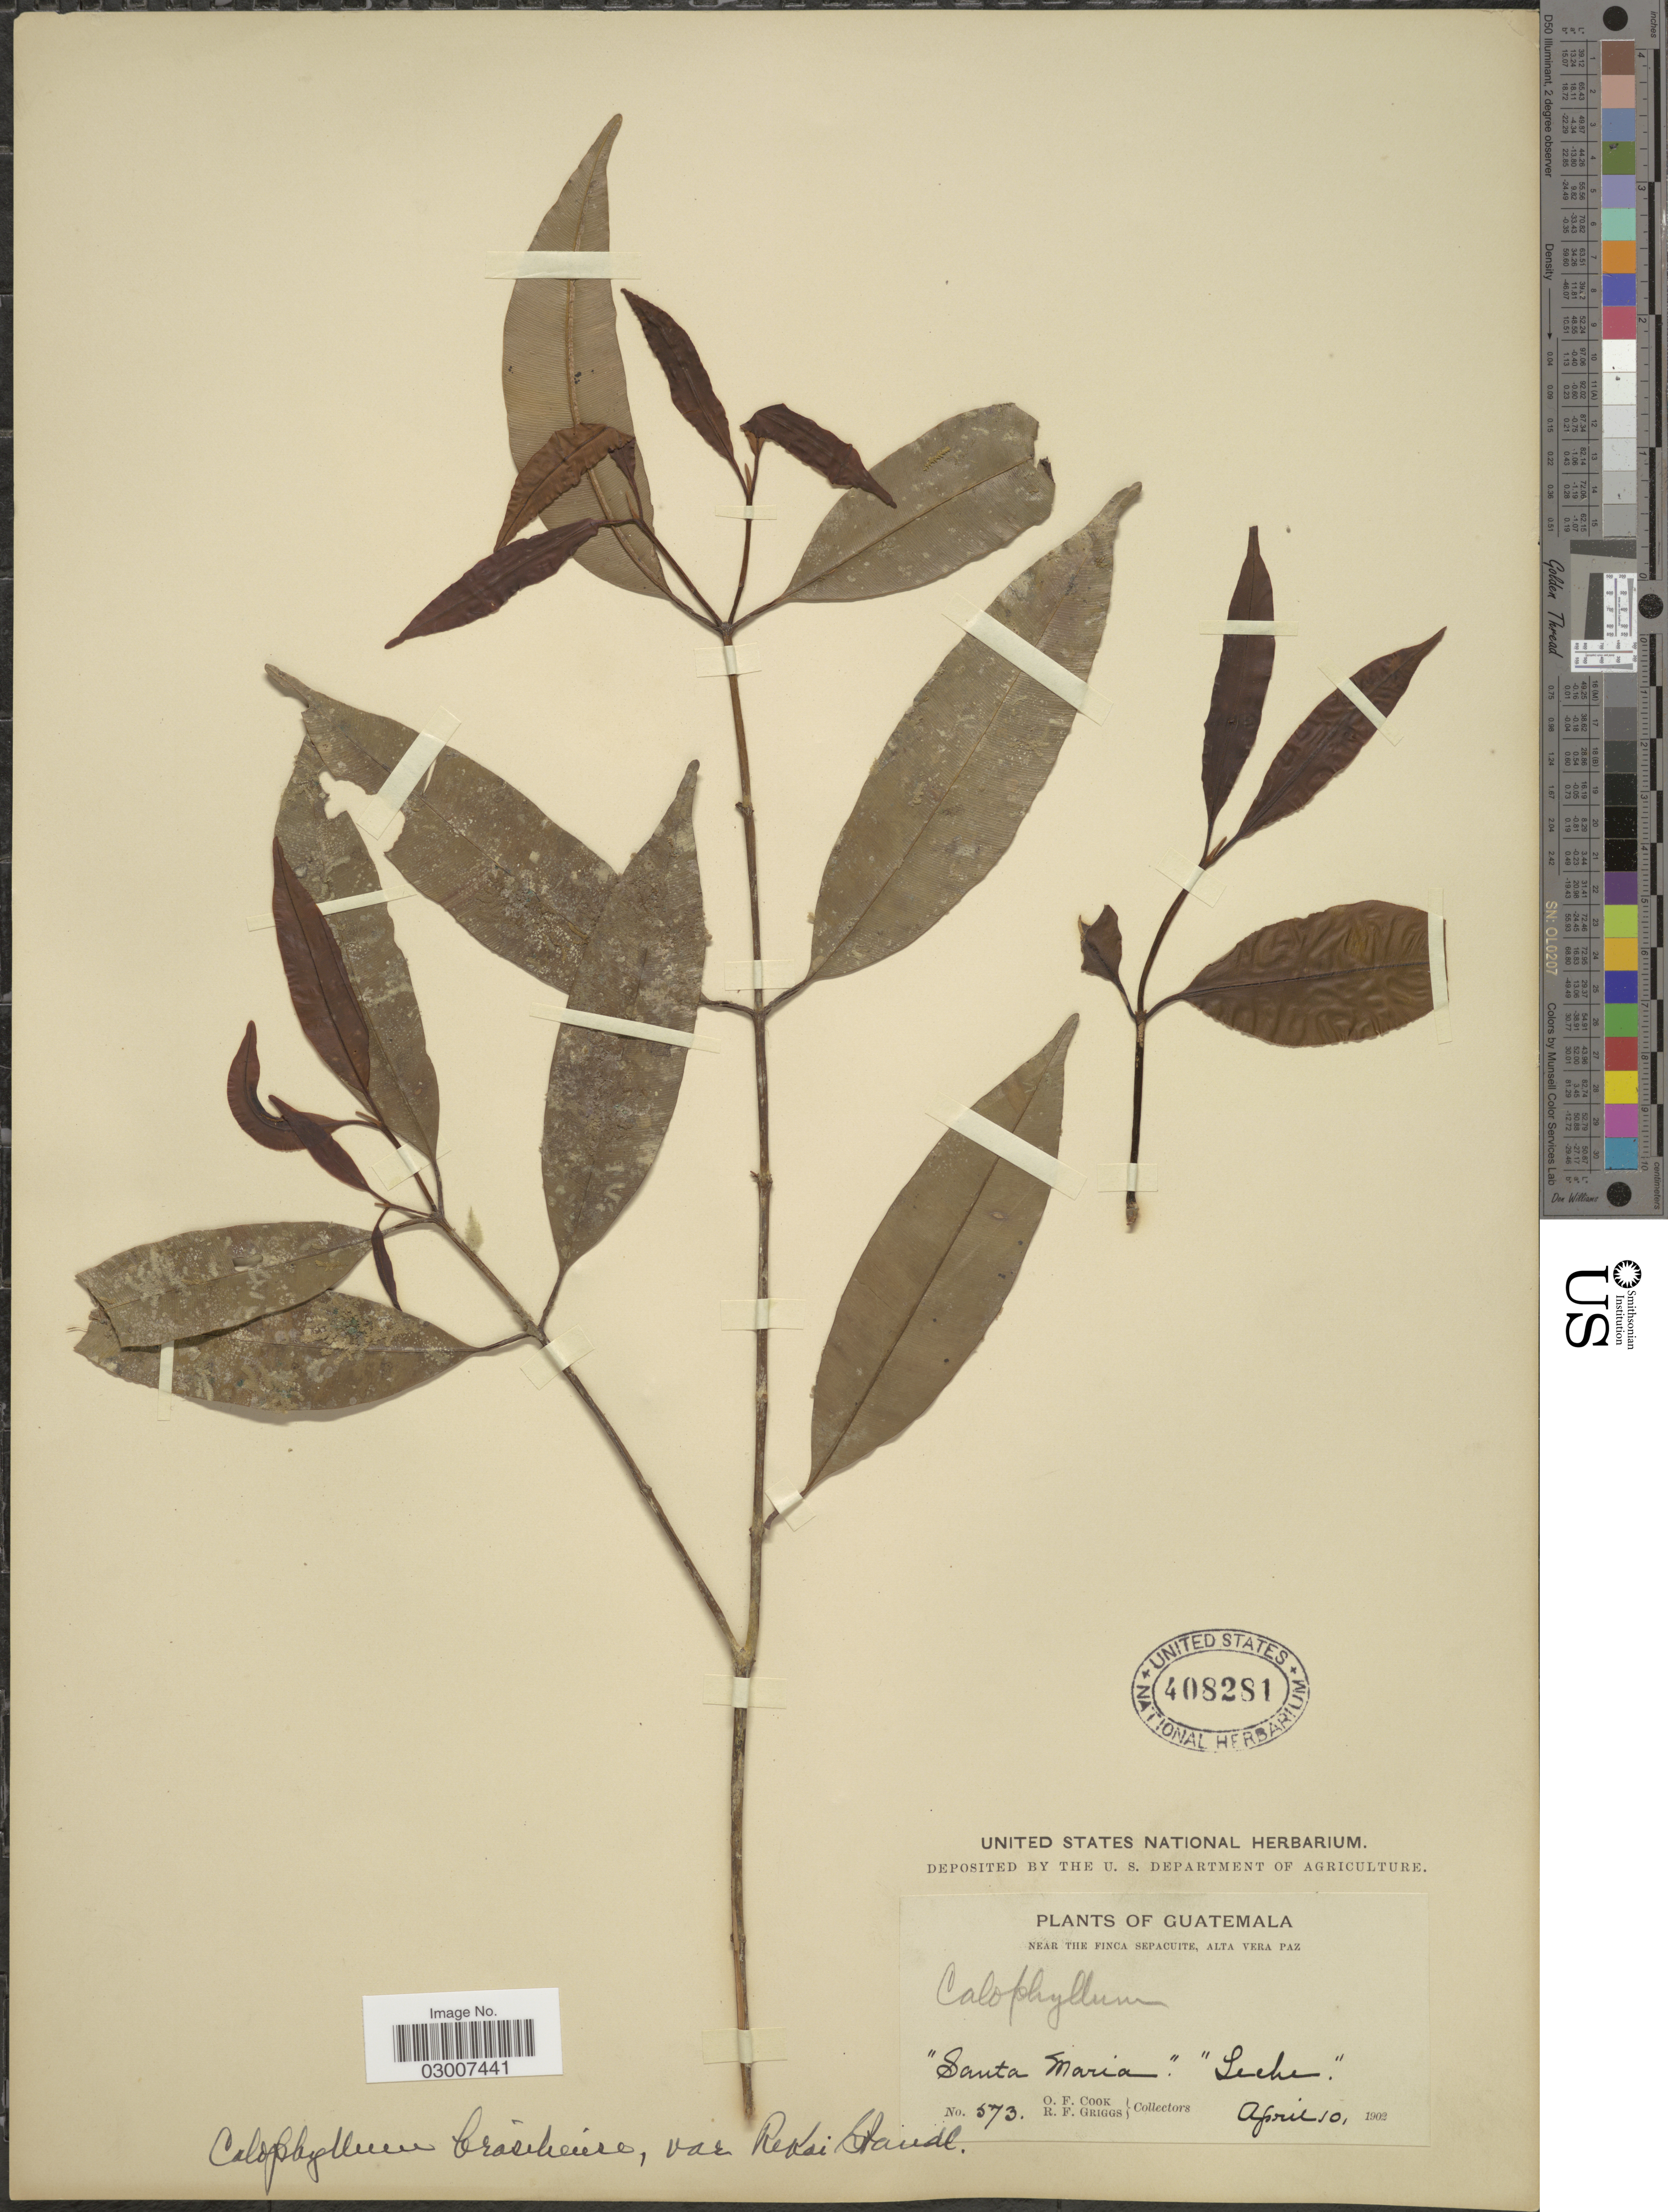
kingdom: Plantae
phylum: Tracheophyta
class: Magnoliopsida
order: Malpighiales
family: Calophyllaceae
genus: Calophyllum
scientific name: Calophyllum brasiliense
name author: Cambess.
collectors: O. F. Cook & R. F. Griggs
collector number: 573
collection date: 1902-04-10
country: Guatemala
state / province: Alta Verapaz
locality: Near the Finca Sepacute, Alta Vera Paz. "Santa Maria." "Leche." [unsure placement]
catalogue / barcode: US 408281